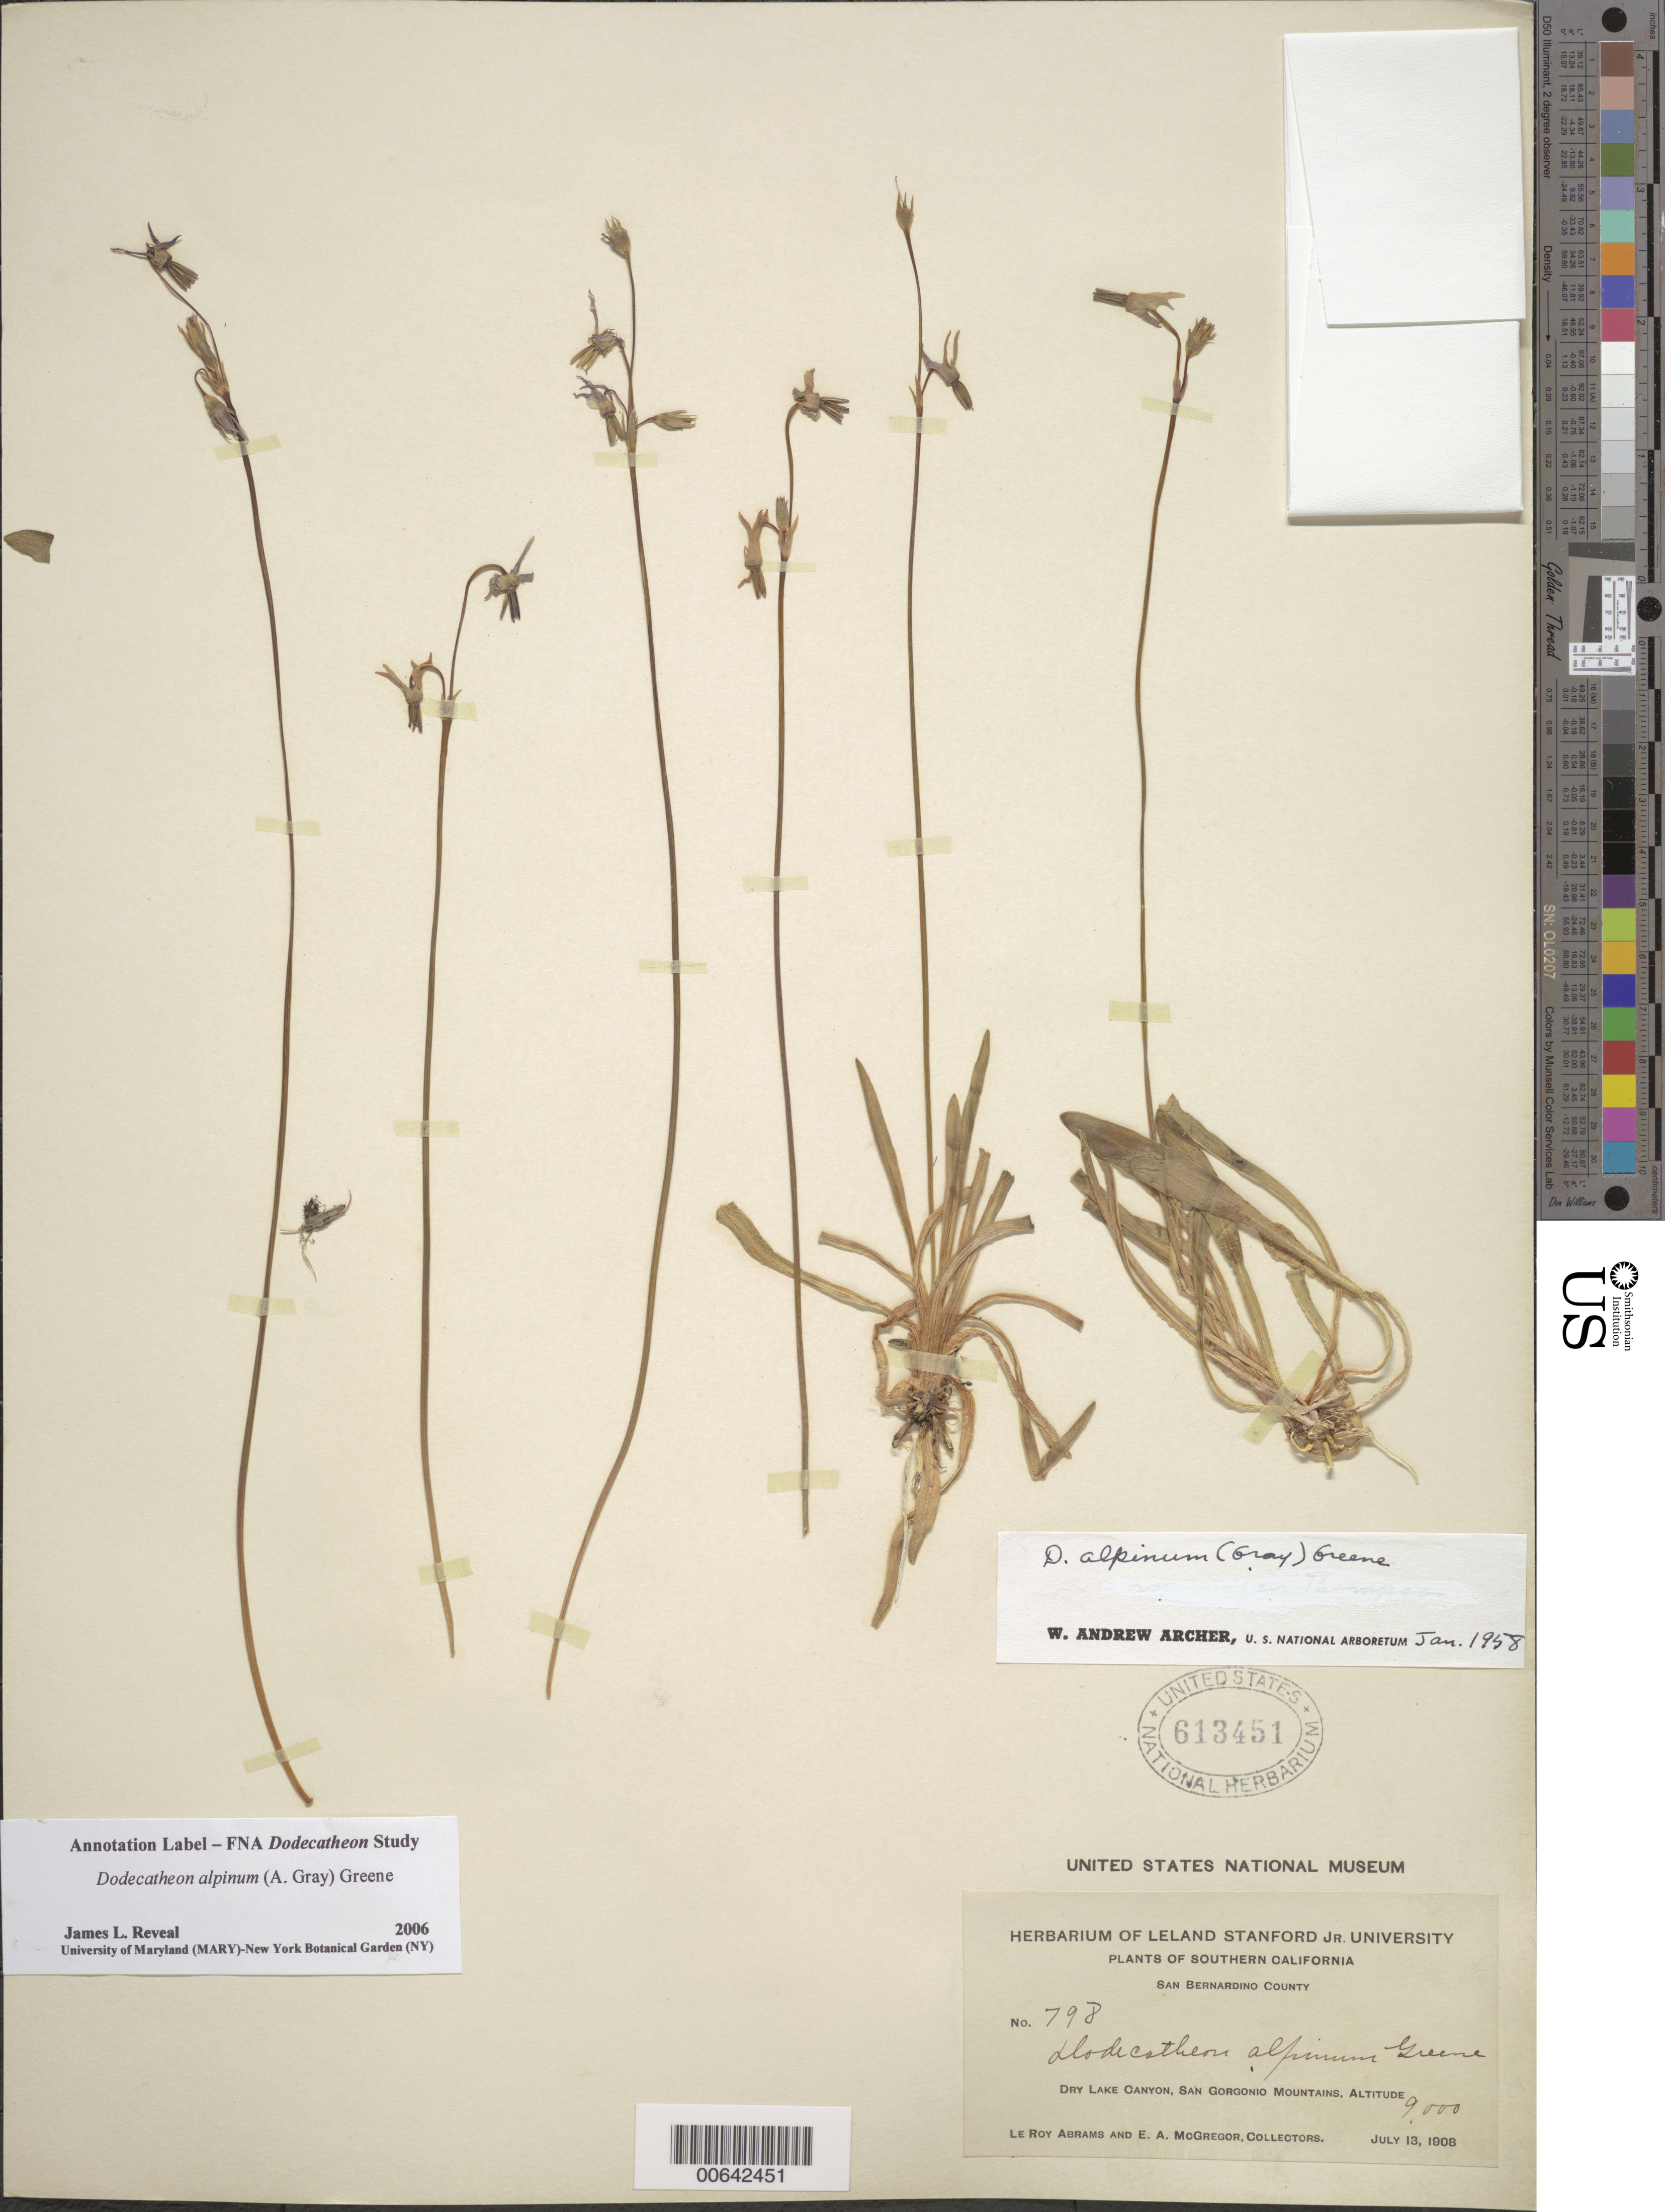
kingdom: Plantae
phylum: Tracheophyta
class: Magnoliopsida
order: Ericales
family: Primulaceae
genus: Dodecatheon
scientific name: Dodecatheon alpinum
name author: (A. Gray) Greene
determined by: Archer, W. A., (NA), United States National Arboretum, USDA/ARS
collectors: L. Abrams & E. A. McGregor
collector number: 798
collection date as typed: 13 Jul 1908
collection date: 1908-07-13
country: United States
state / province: California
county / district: San Bernardino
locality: Dry Lake Canyon, San Gorgonio Mts.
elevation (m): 2743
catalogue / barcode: US 613451